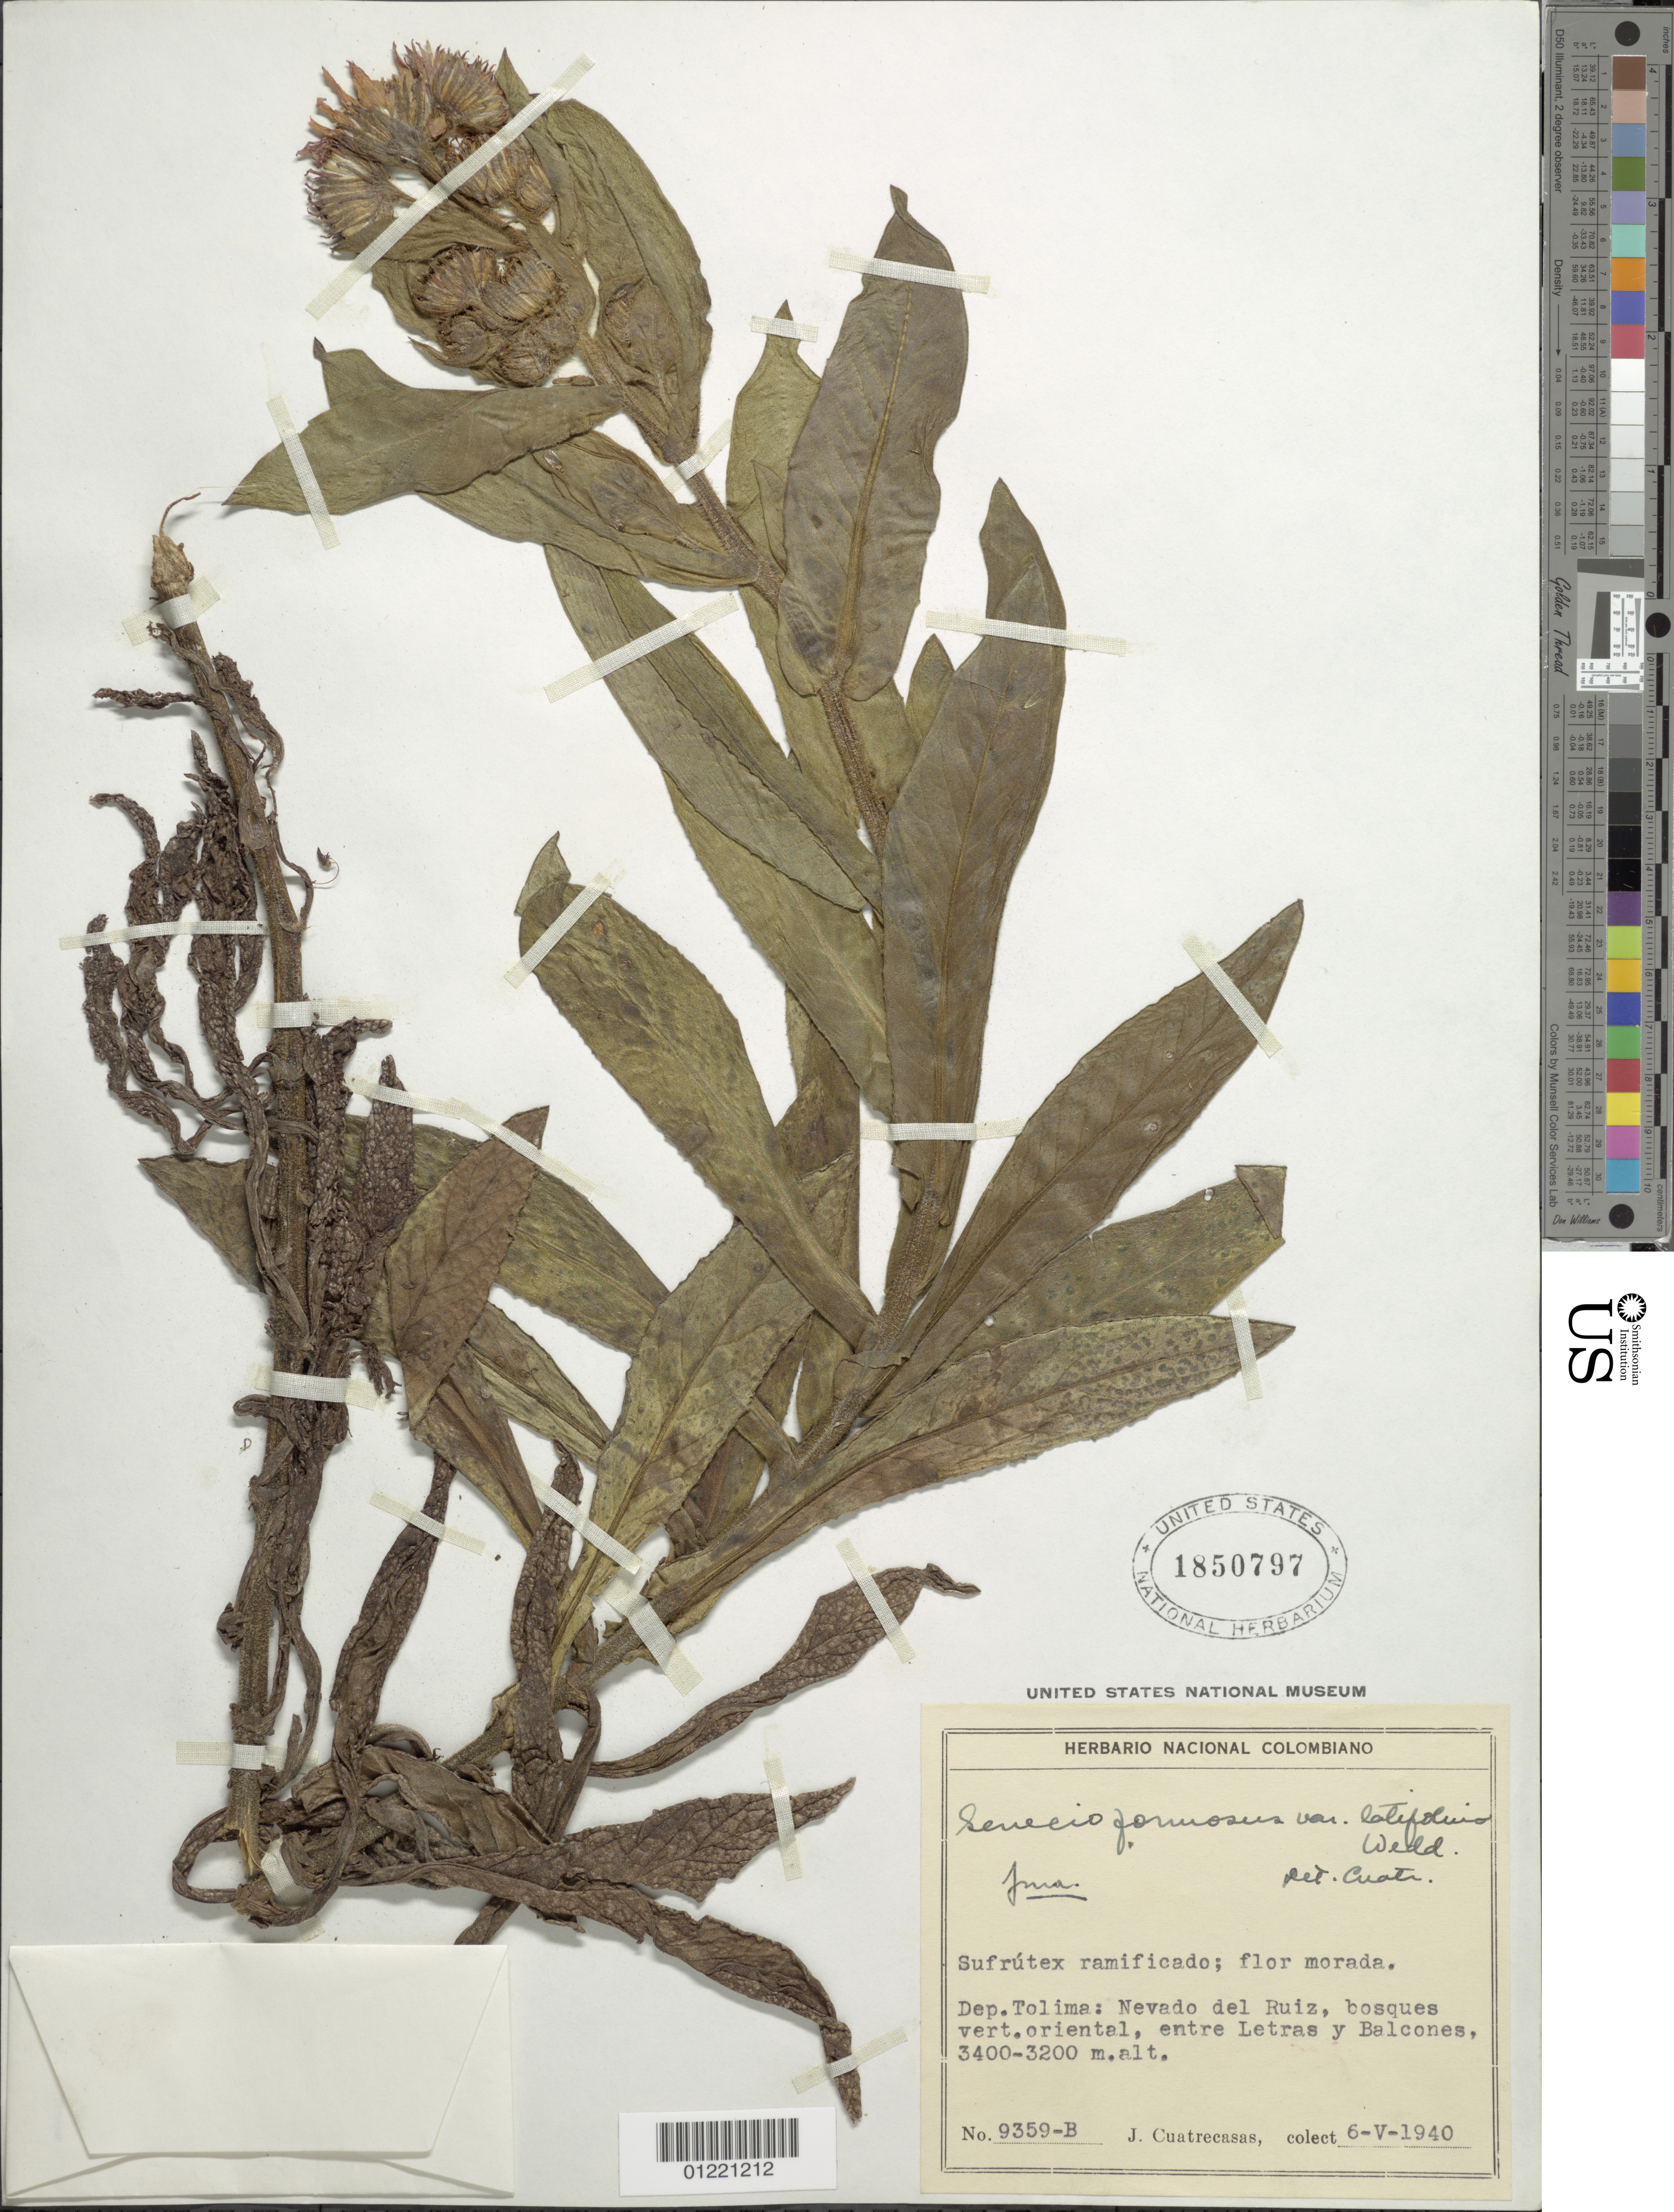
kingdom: Plantae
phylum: Tracheophyta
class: Magnoliopsida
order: Asterales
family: Asteraceae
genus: Senecio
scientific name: Senecio wedglacialis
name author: Cuatrec.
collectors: J. Cuatrecasas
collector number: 9359B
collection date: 1940-05-06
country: Colombia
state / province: Tolima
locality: Nevado del Ruiz, vert. oriental, entre Letras y Balcones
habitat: bosques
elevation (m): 3200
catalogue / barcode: US 1850797